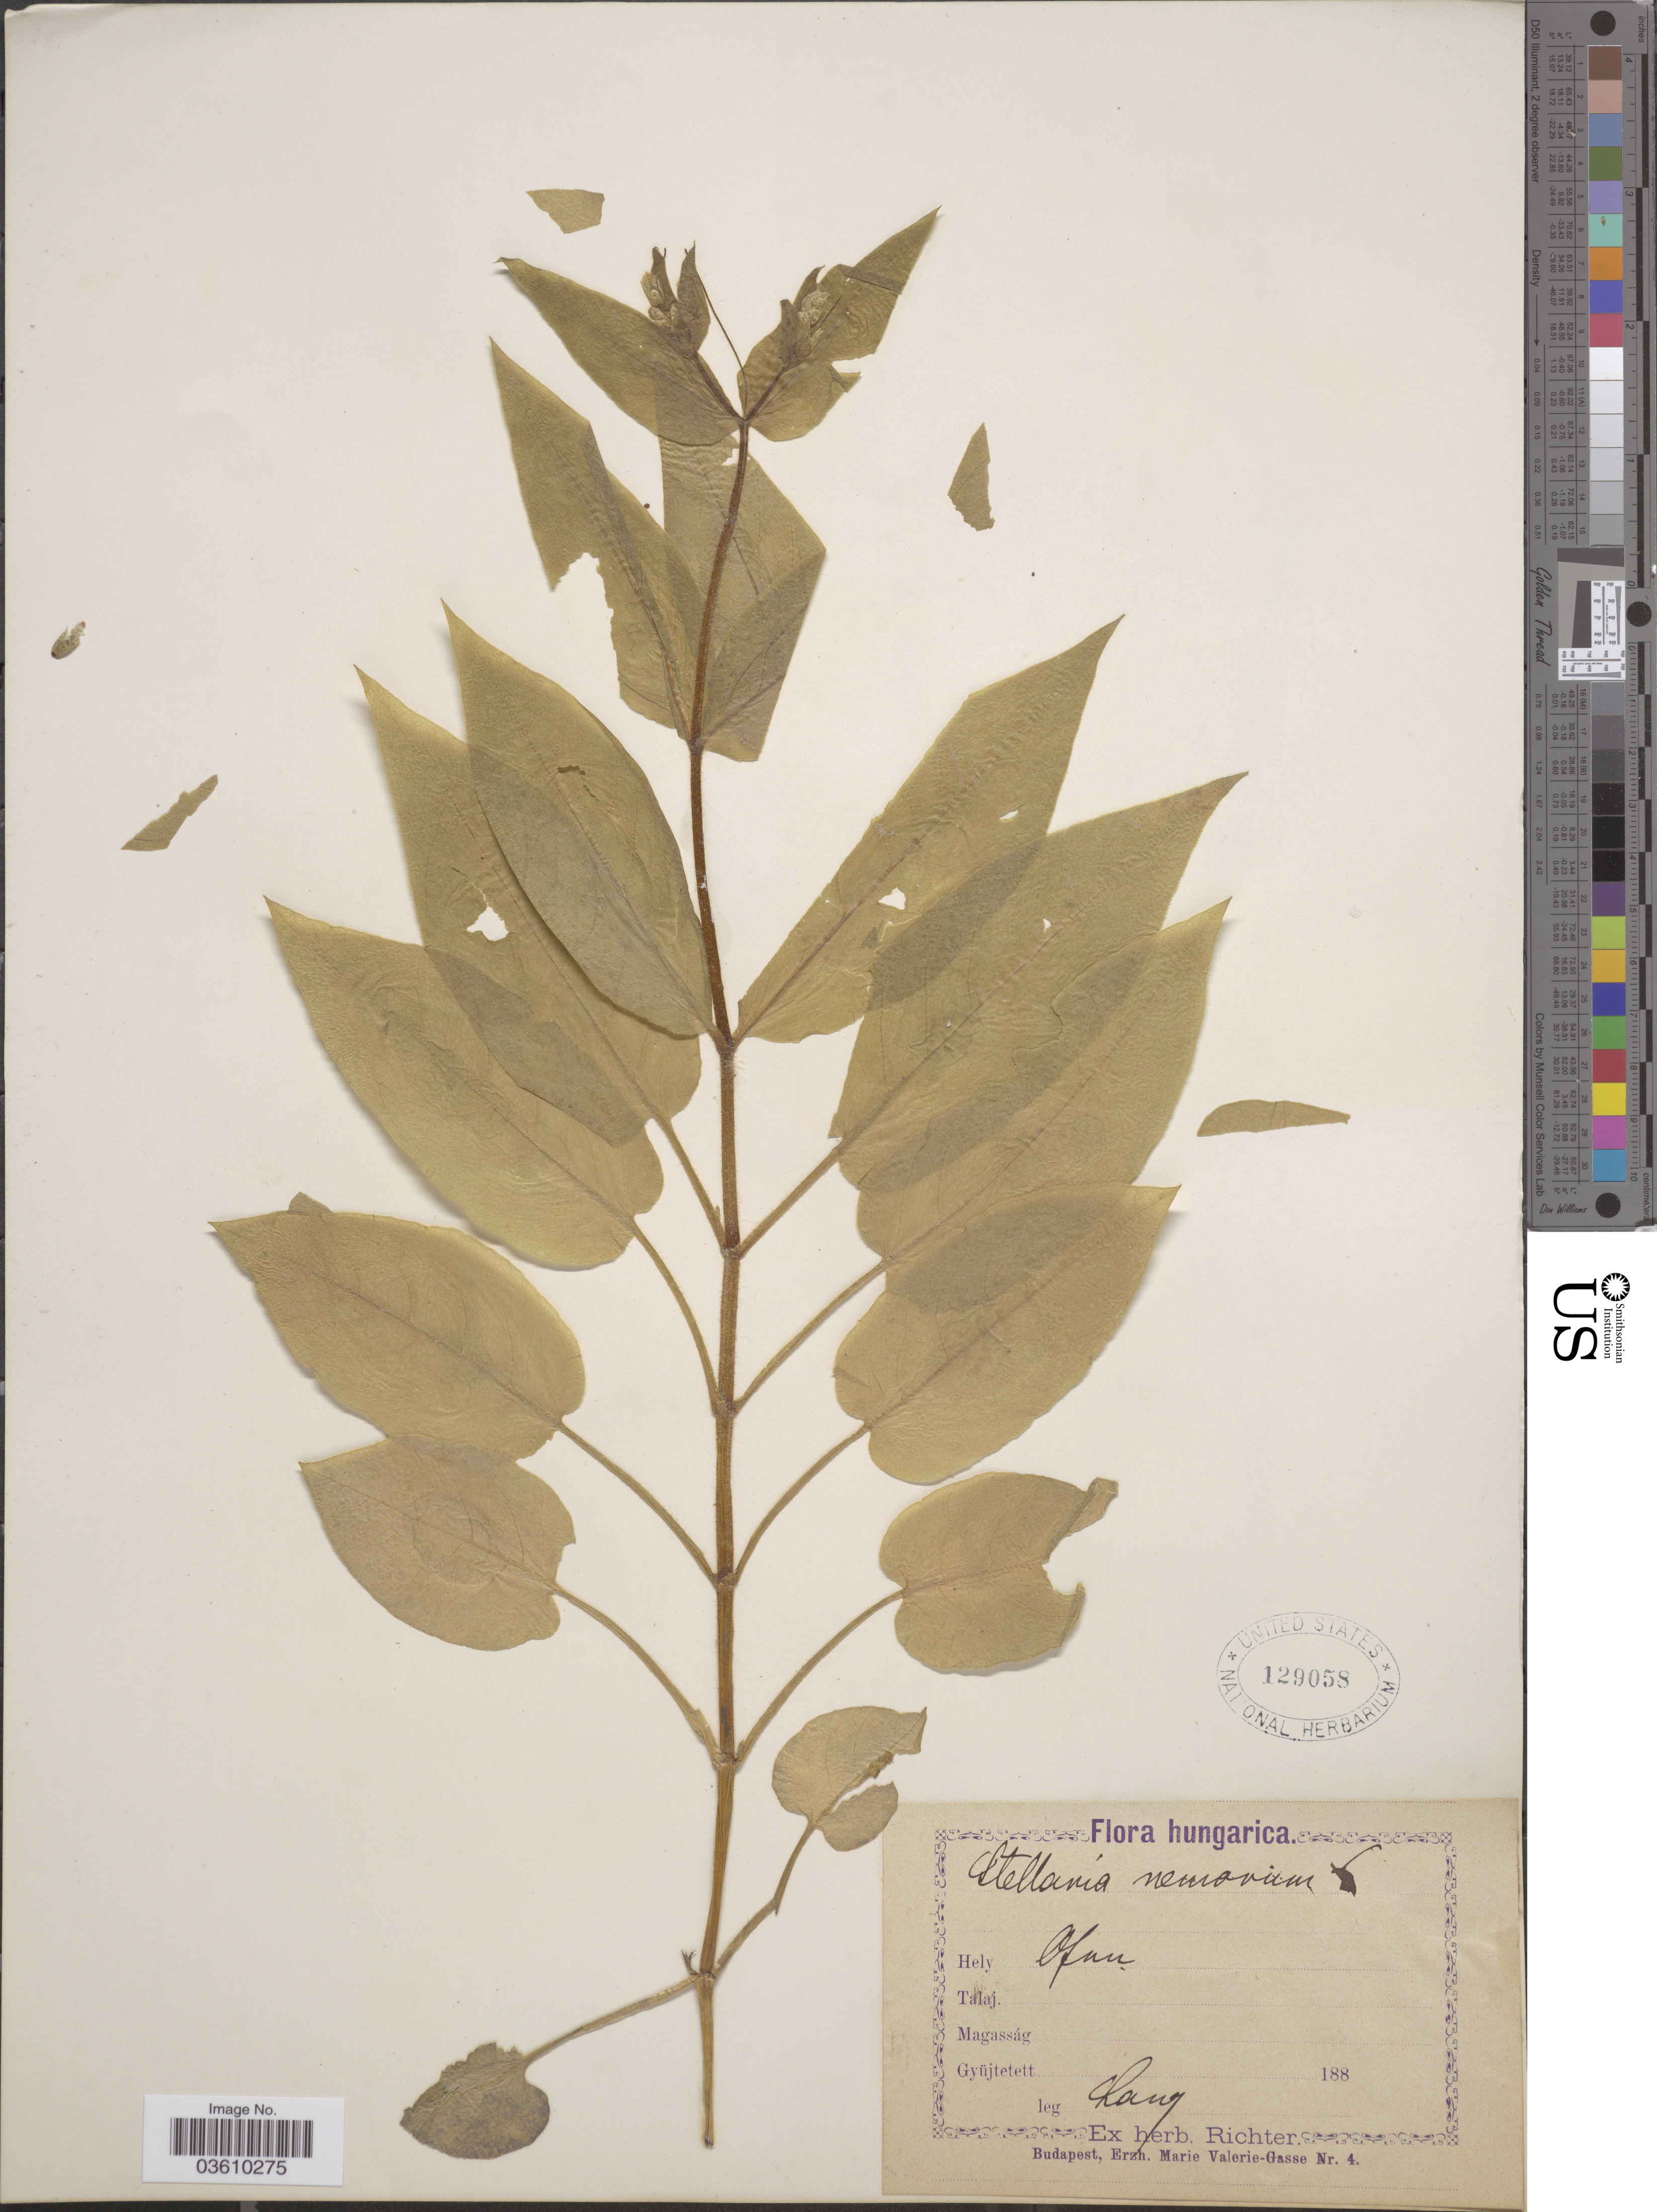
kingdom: Plantae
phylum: Tracheophyta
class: Magnoliopsida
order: Caryophyllales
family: Caryophyllaceae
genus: Stellaria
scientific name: Stellaria nemorum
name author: L.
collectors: -- Lang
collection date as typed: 188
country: Hungary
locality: Hungarica. Ofan.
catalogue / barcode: US 129058